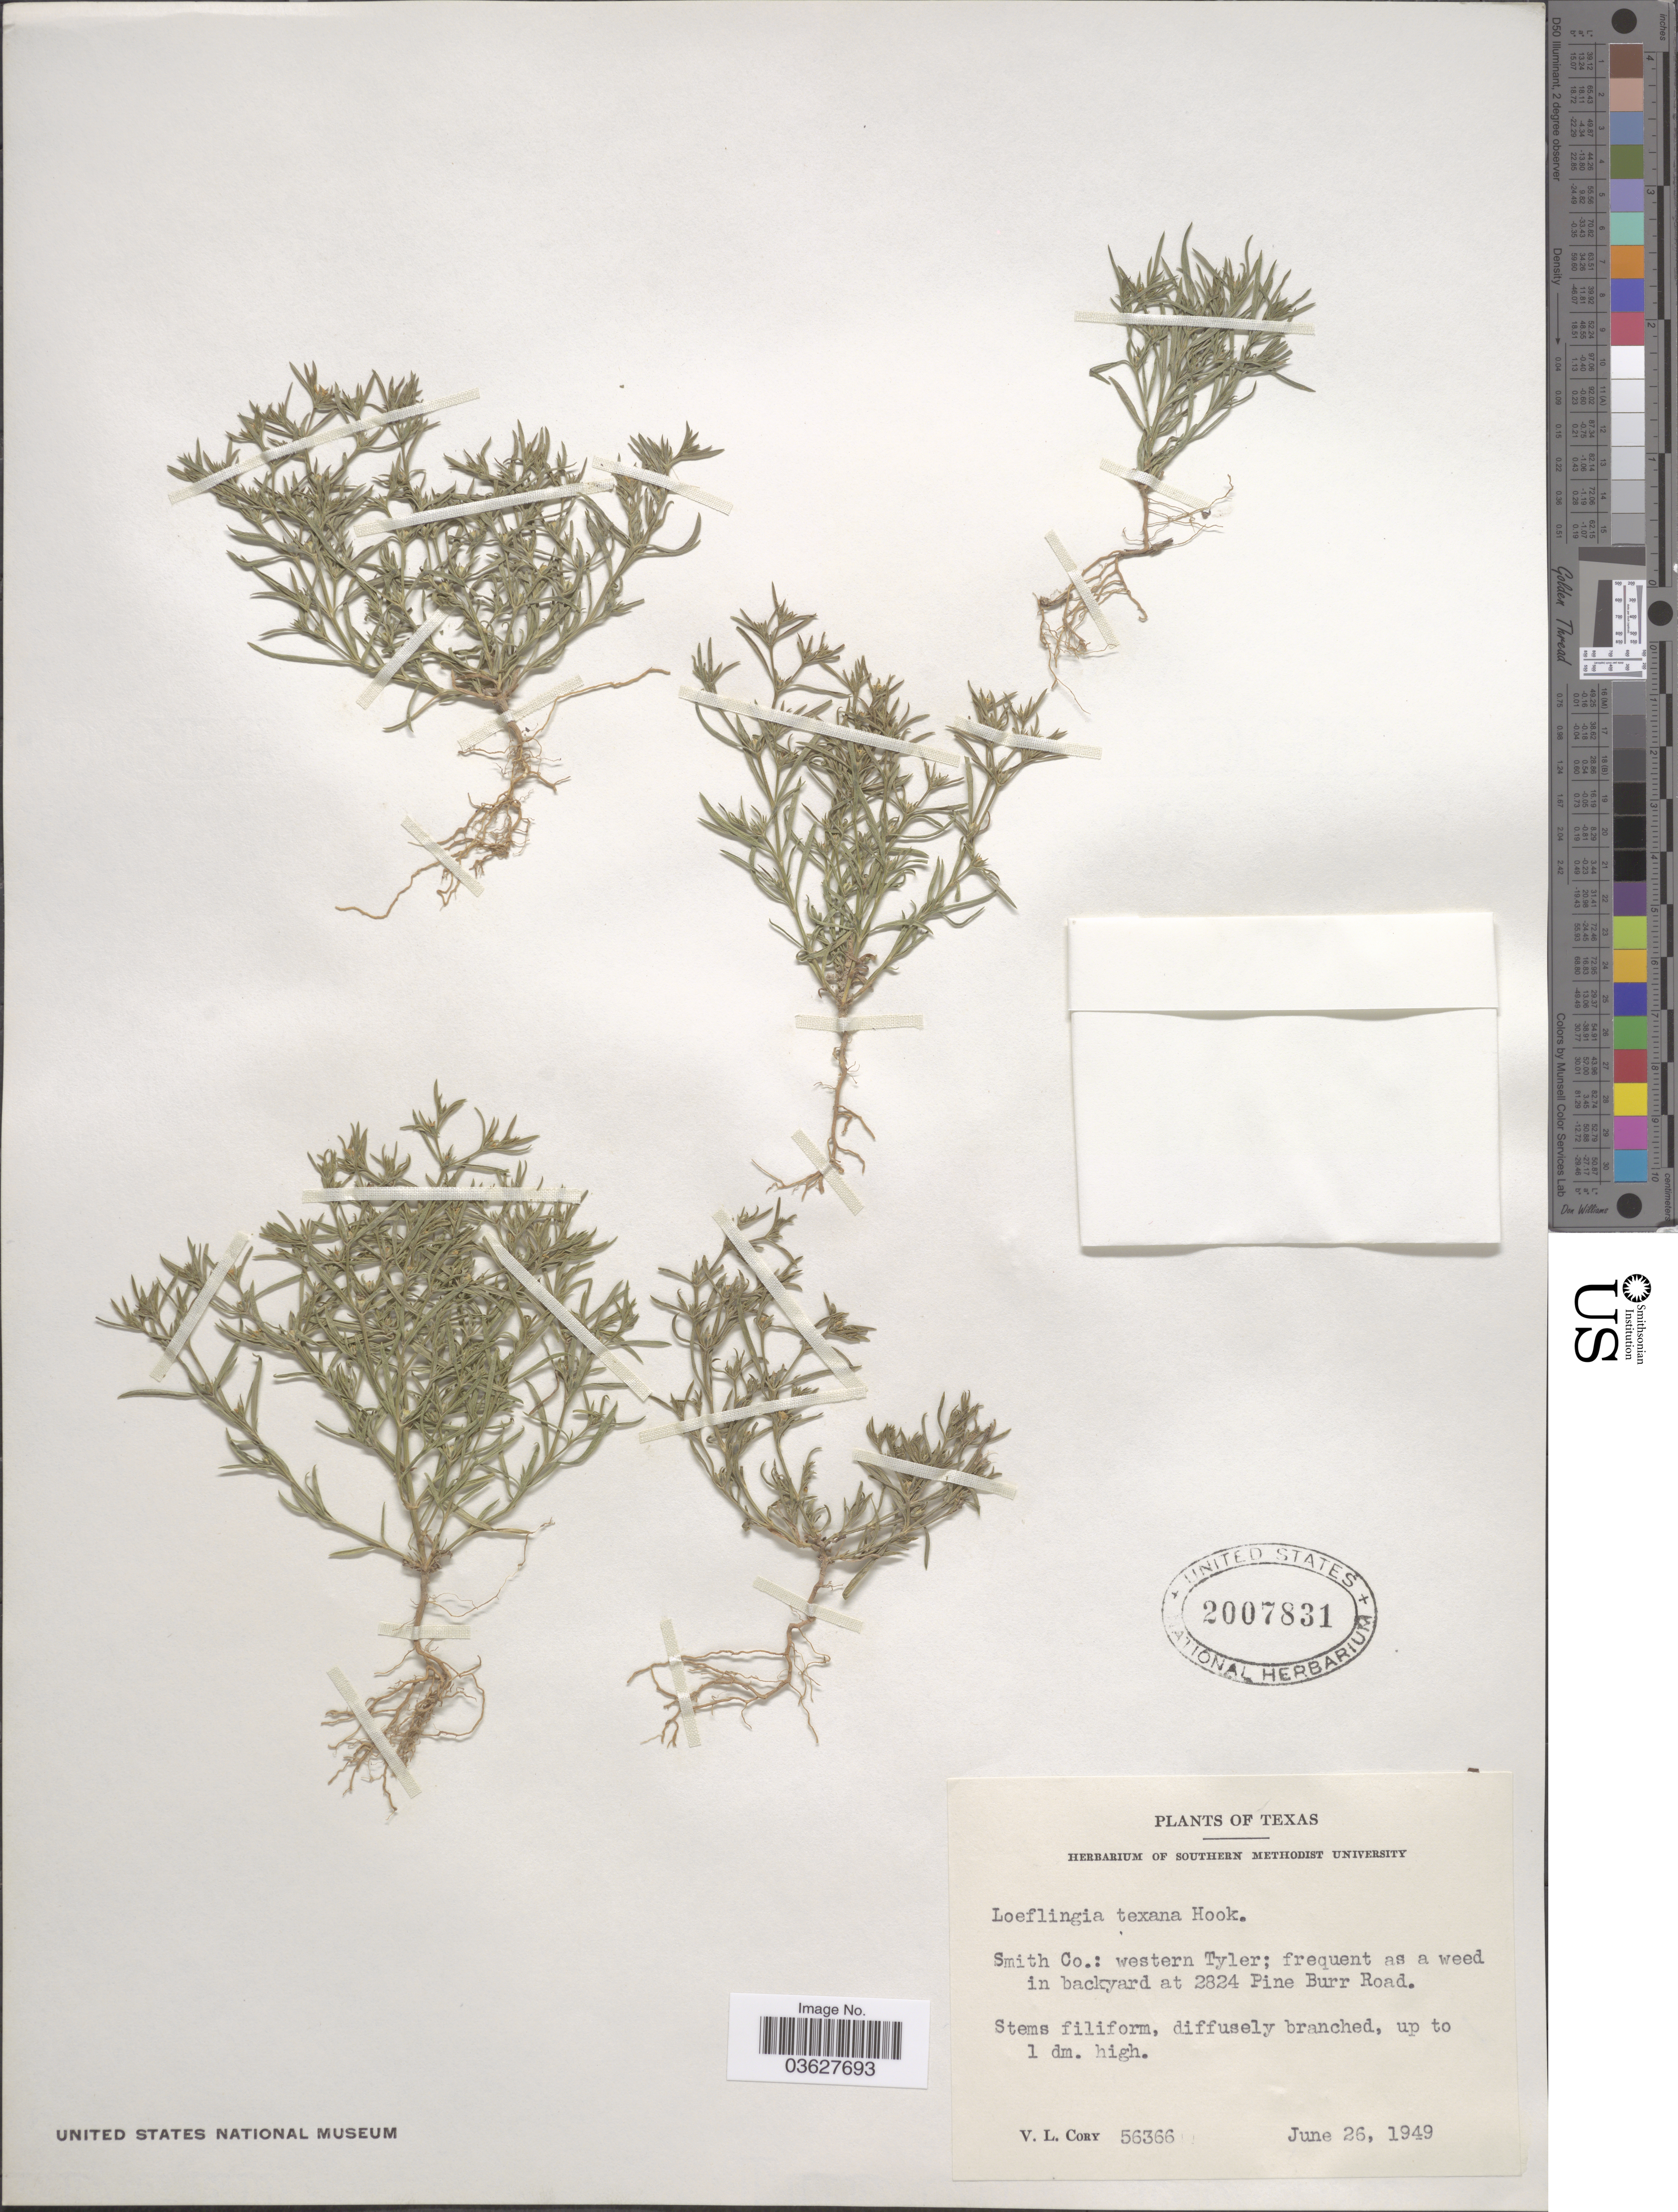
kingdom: Plantae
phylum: Tracheophyta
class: Magnoliopsida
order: Caryophyllales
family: Caryophyllaceae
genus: Loeflingia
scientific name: Loeflingia texana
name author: Hook.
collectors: V. Cory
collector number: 56366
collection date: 1949-06-26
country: United States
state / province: Texas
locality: Smith Co.: western Tyler; frequent as a weed in backyard at 2824 Pine Burr Road.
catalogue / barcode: US 2007831